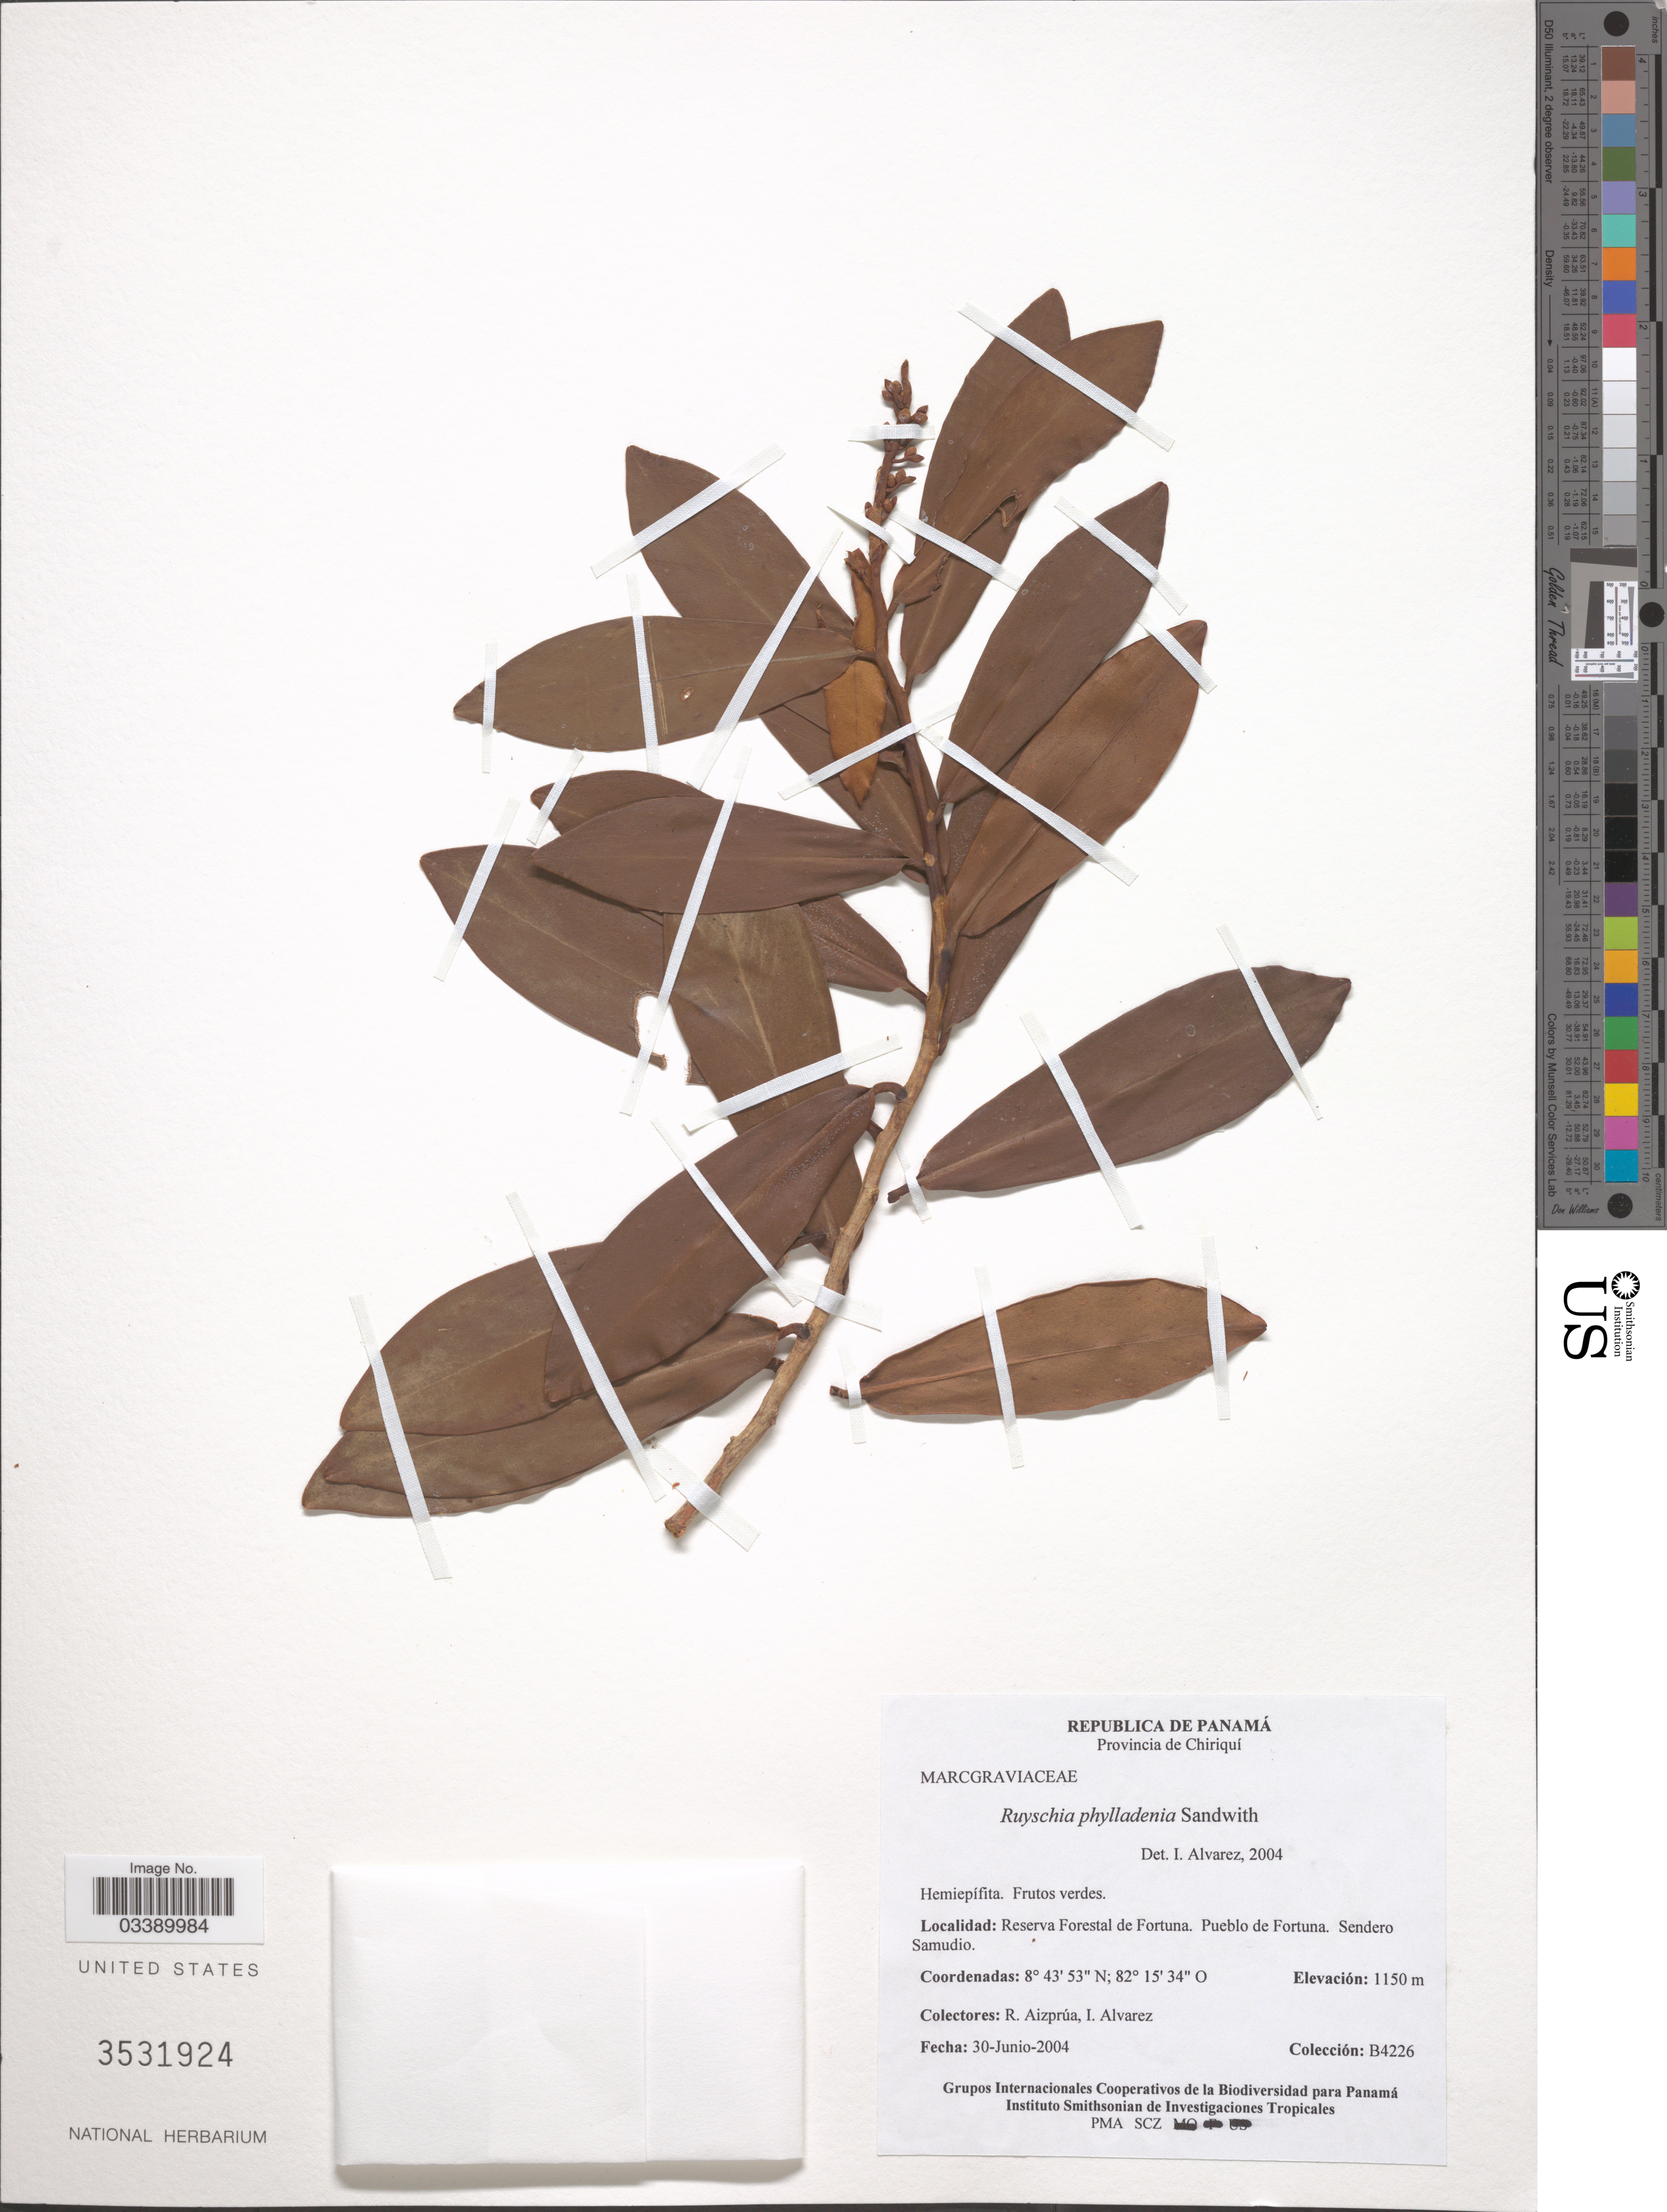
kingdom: Plantae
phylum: Tracheophyta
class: Magnoliopsida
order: Ericales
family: Marcgraviaceae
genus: Ruyschia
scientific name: Ruyschia phylladenia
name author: Sandwith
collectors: R. Aizprúa & I. Alvarez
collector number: B4226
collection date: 2004-06-30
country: Panama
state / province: Chiriqui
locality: Reserva Forestal de Fortuna. Pueblo de Fortuna. Sendero Samudio.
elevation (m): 1150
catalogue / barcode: US 3531924